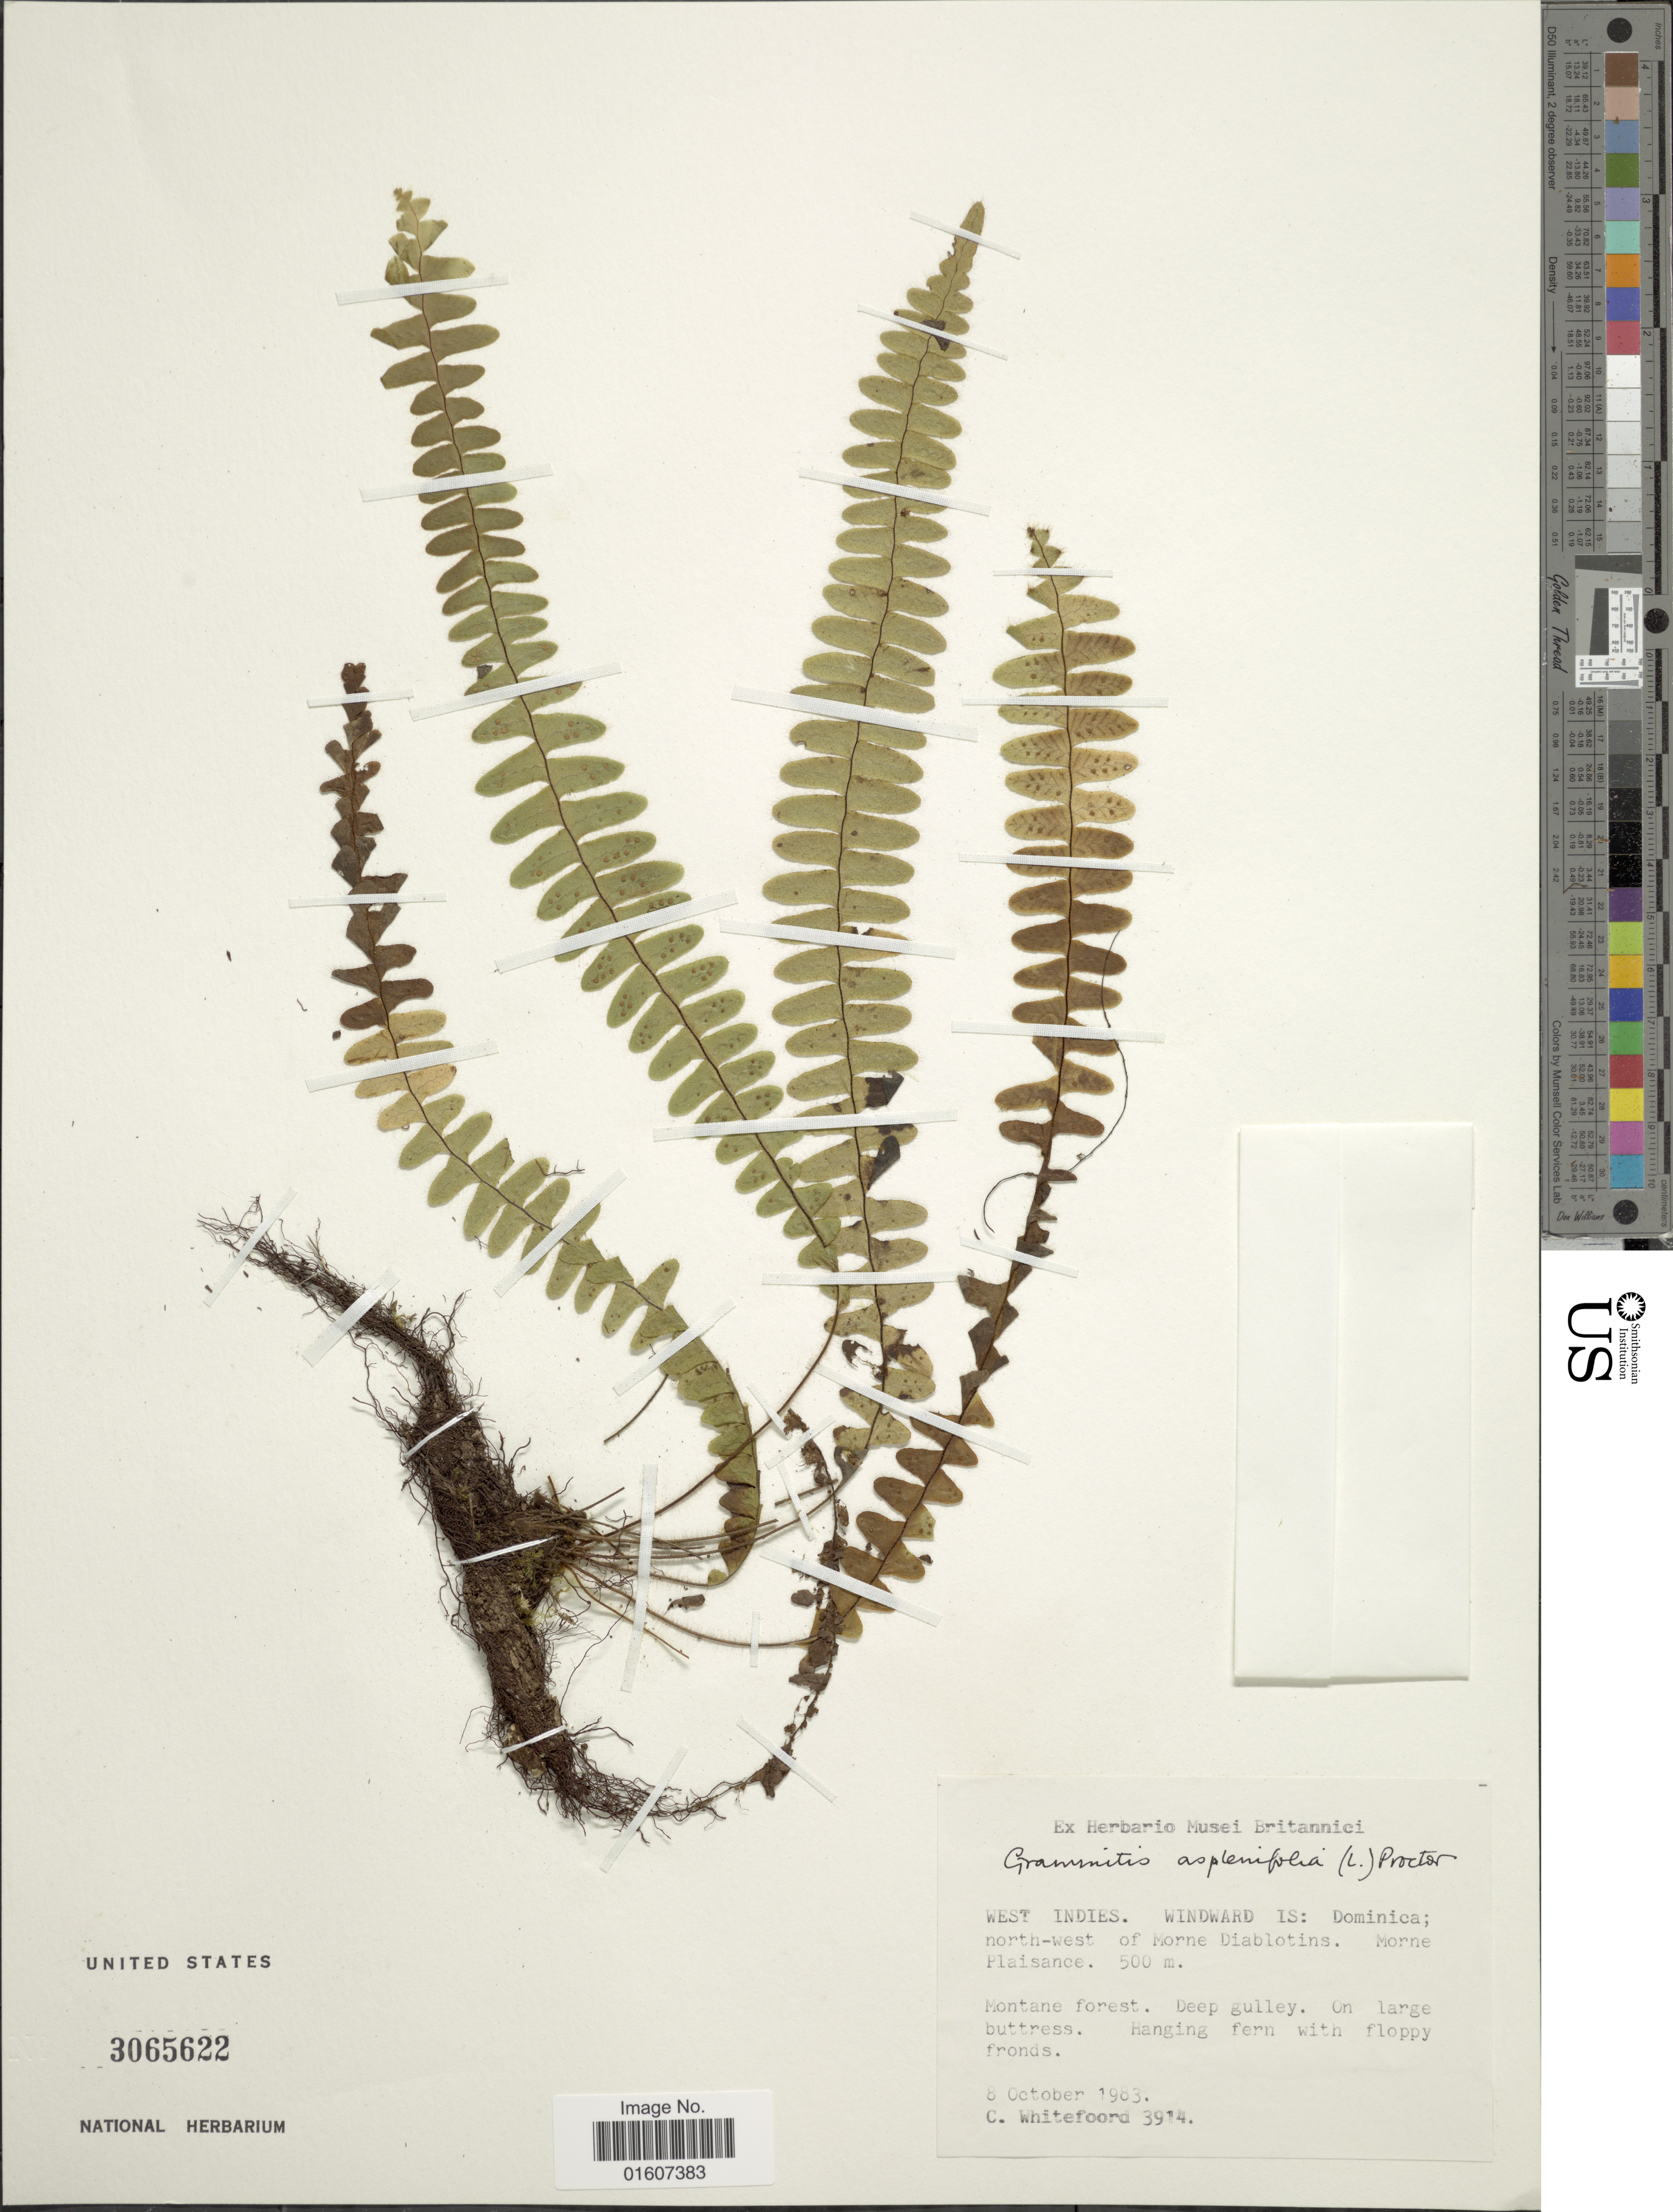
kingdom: Plantae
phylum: Tracheophyta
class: Polypodiopsida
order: Polypodiales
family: Polypodiaceae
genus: Terpsichore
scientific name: Terpsichore asplenifolia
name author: (L.) A.R. Sm.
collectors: C. Whitefoord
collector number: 3914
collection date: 1983-10-08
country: Dominica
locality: Windward Is: Dominica; north-west of Morne Diablotins. Morne Plaisance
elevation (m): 500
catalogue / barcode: US 3065622